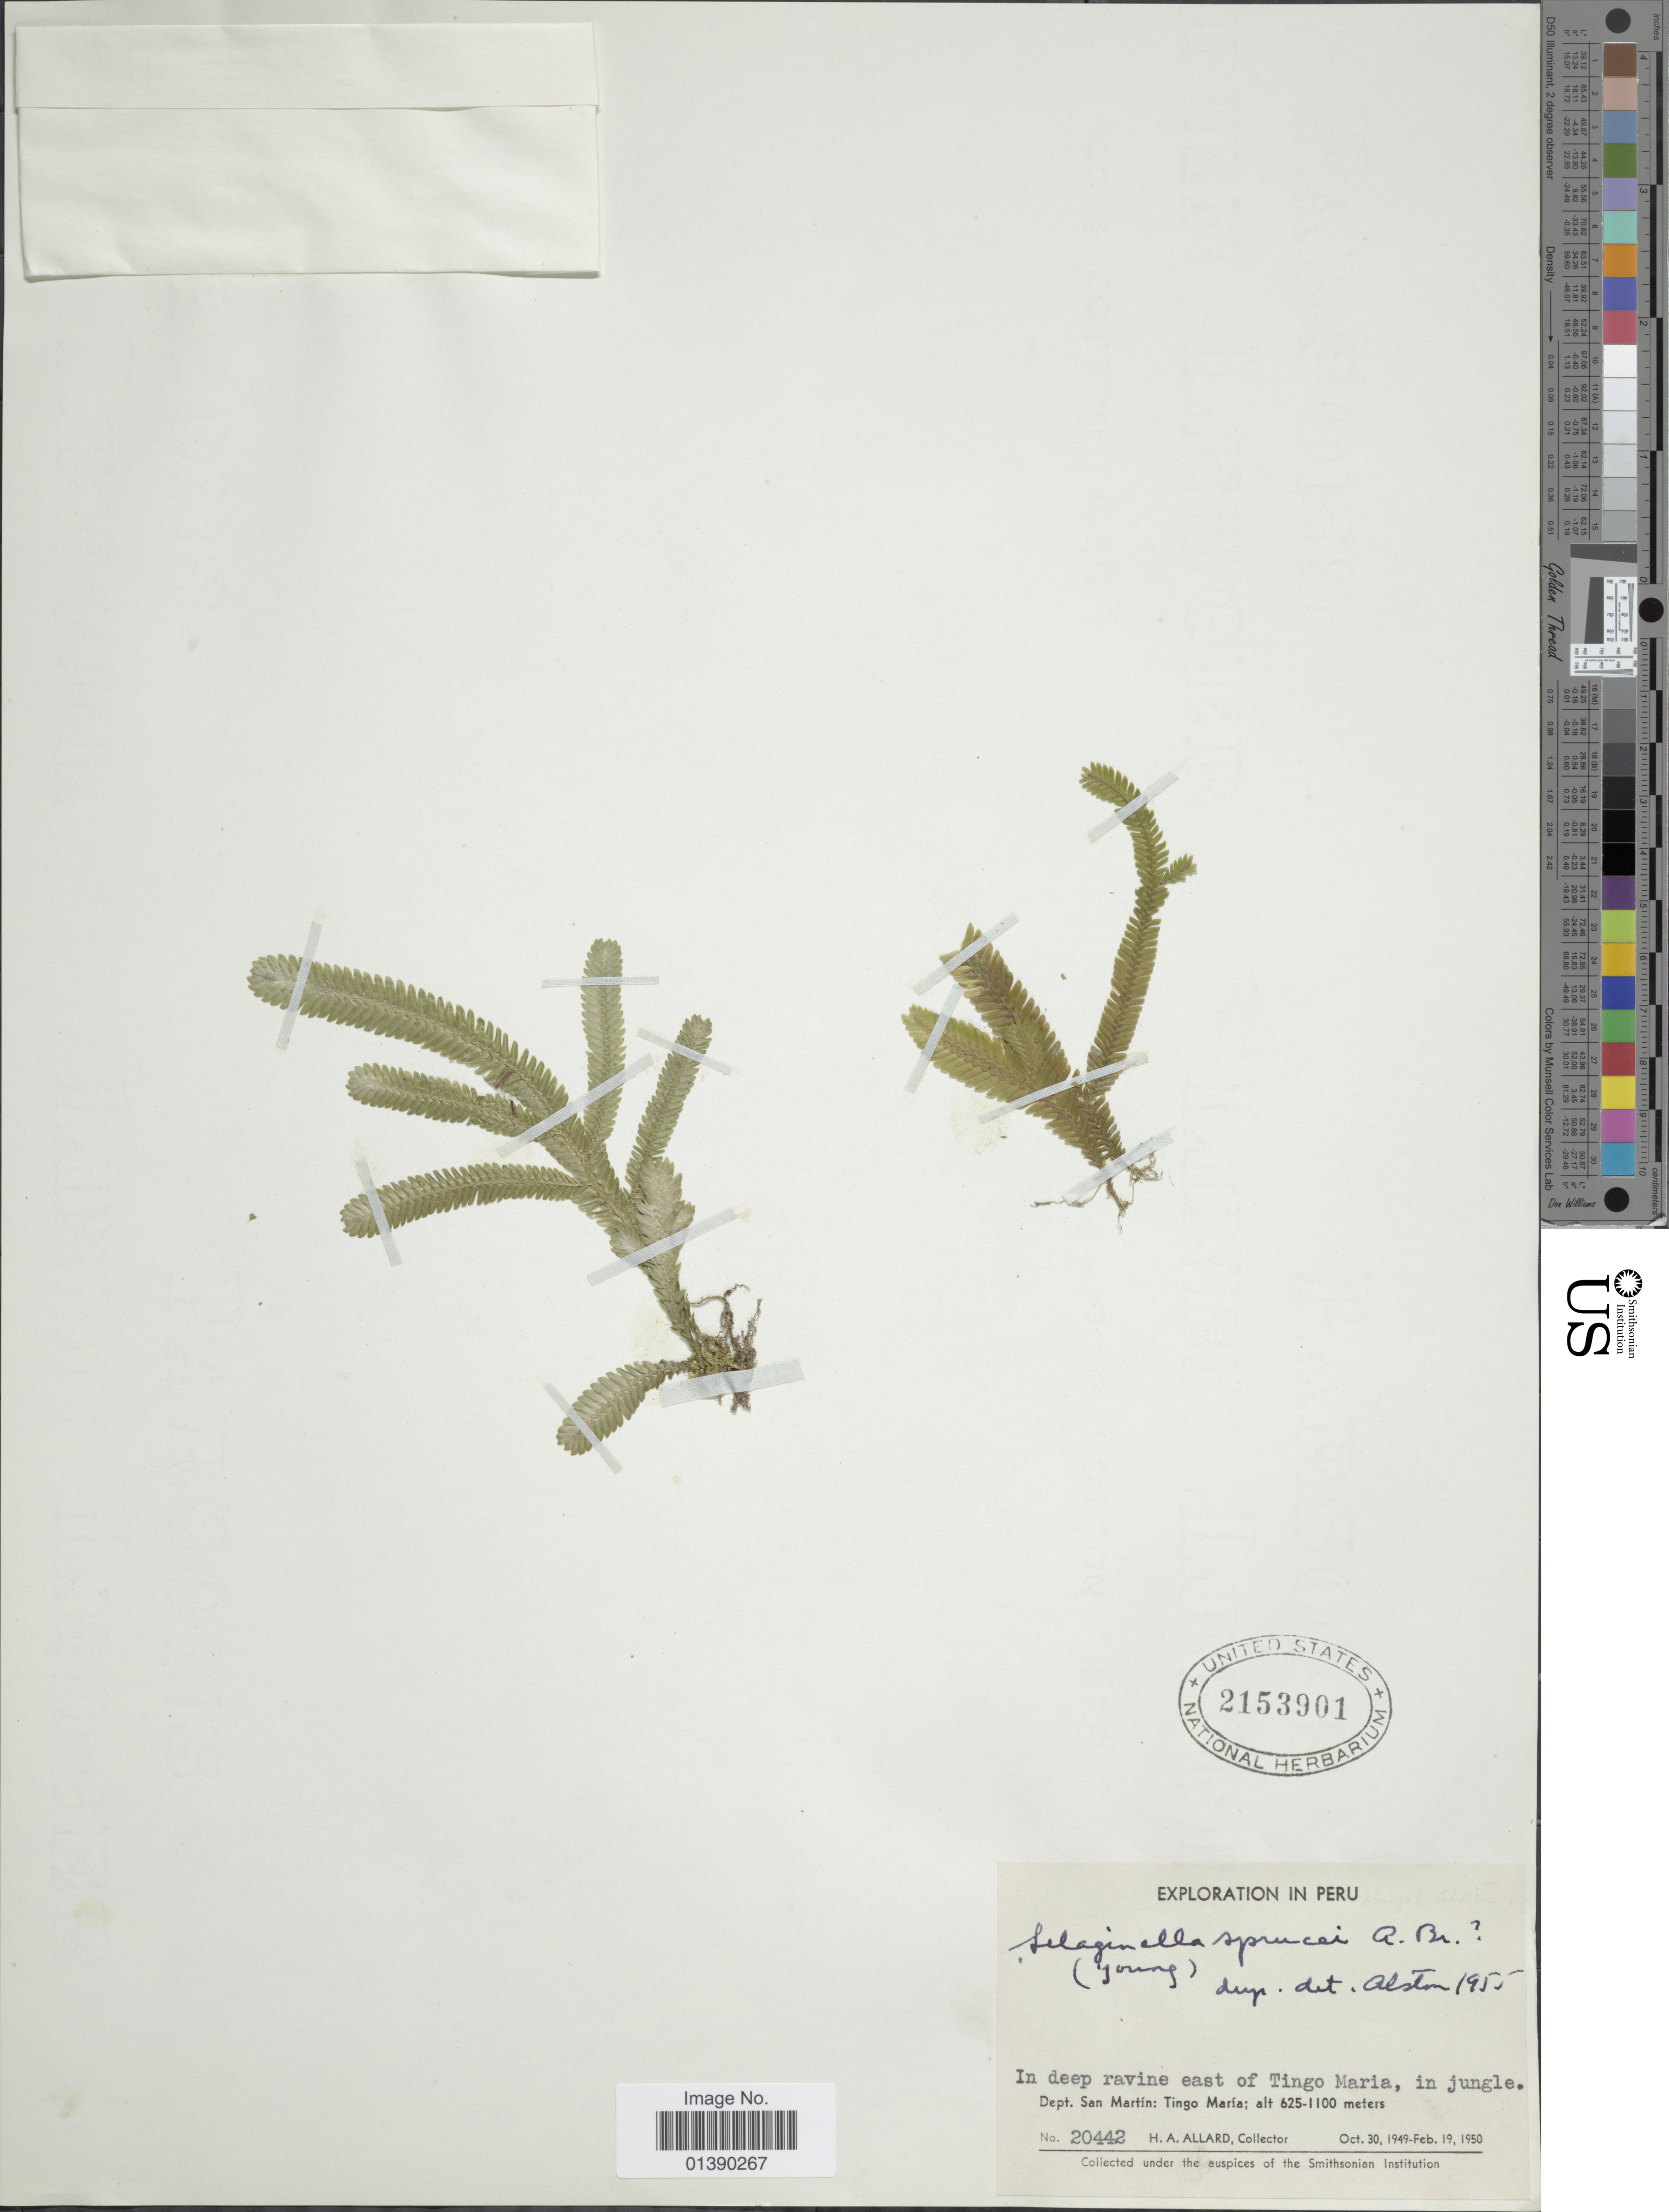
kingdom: Plantae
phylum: Tracheophyta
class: Lycopodiopsida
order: Selaginellales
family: Selaginellaceae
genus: Selaginella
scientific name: Selaginella chrysoleuca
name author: Spring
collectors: H. A. Allard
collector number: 20442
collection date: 1949-10-30/1950-02-19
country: Peru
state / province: San Martín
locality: In deep ravine east of Tingo Maria, in jungle, Tingo María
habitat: in deep ravine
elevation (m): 625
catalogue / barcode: US 2153901